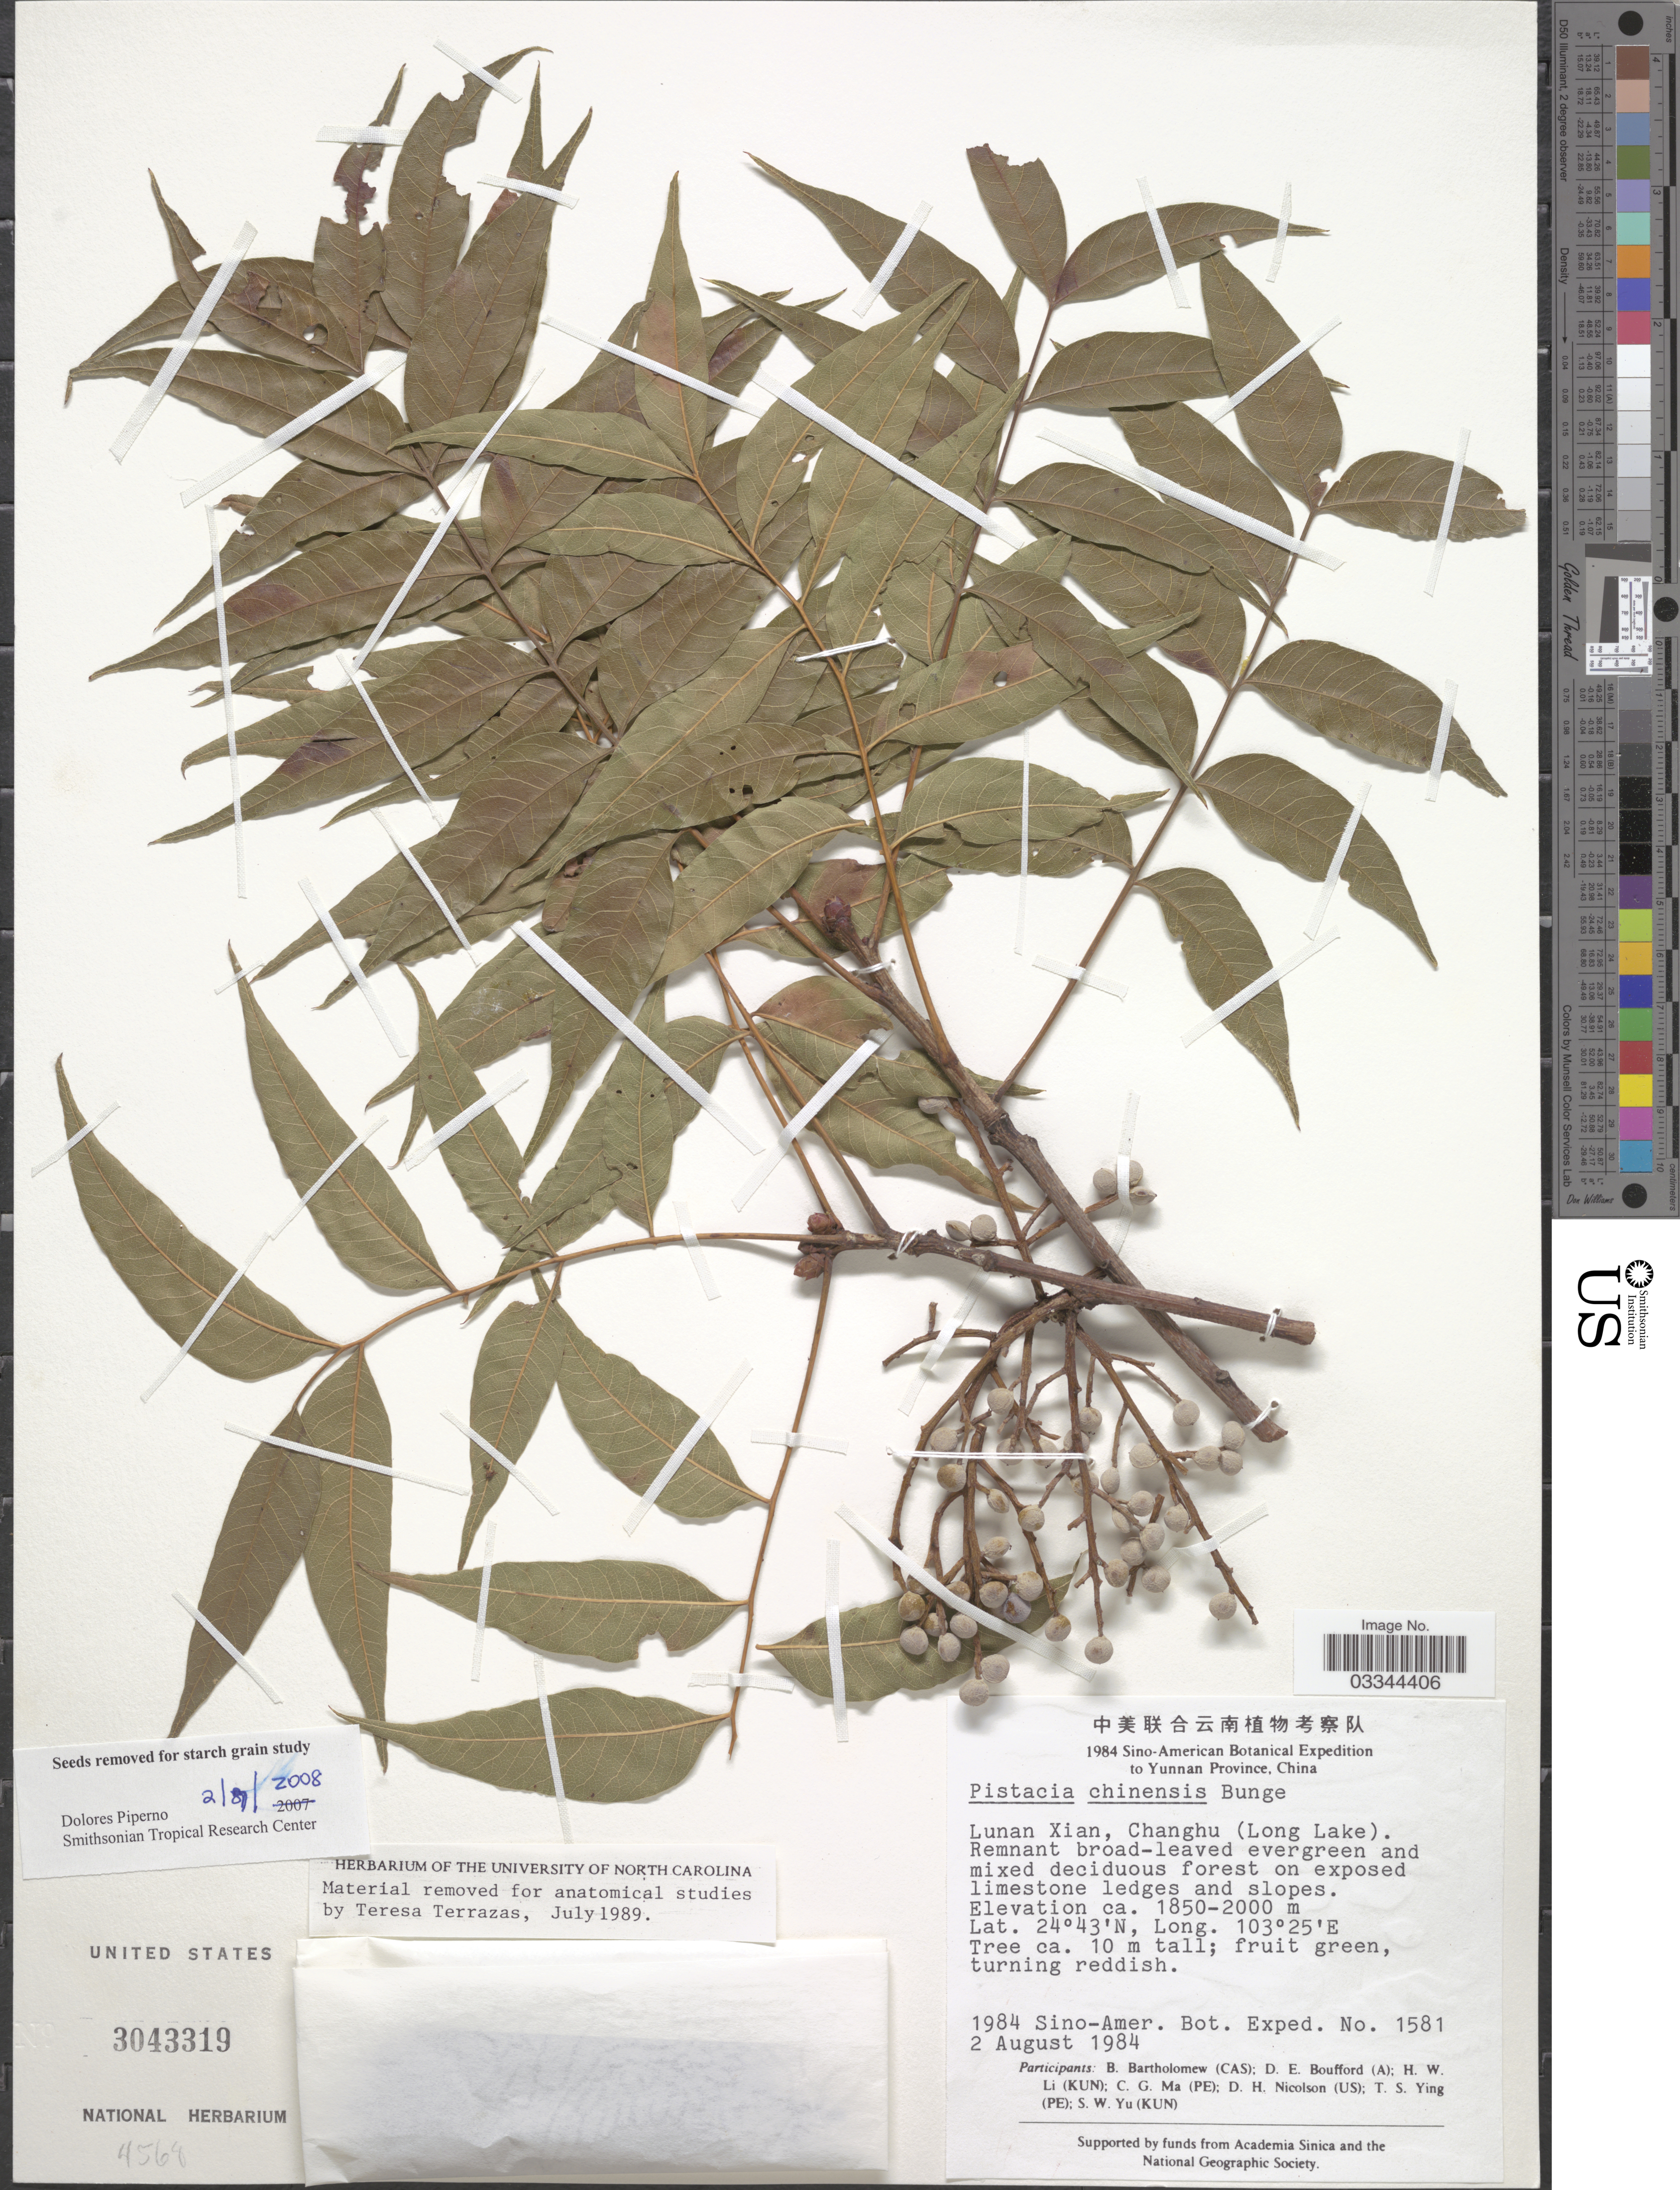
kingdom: Plantae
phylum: Tracheophyta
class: Magnoliopsida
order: Sapindales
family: Anacardiaceae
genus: Pistacia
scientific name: Pistacia chinensis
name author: Bunge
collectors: Sino-Amer. Bot. Exped. 1984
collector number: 1581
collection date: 1984-08-02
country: China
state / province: Yunnan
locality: Lunan Xian, Changhu (Long Lake).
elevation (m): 1850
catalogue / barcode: US 3043319